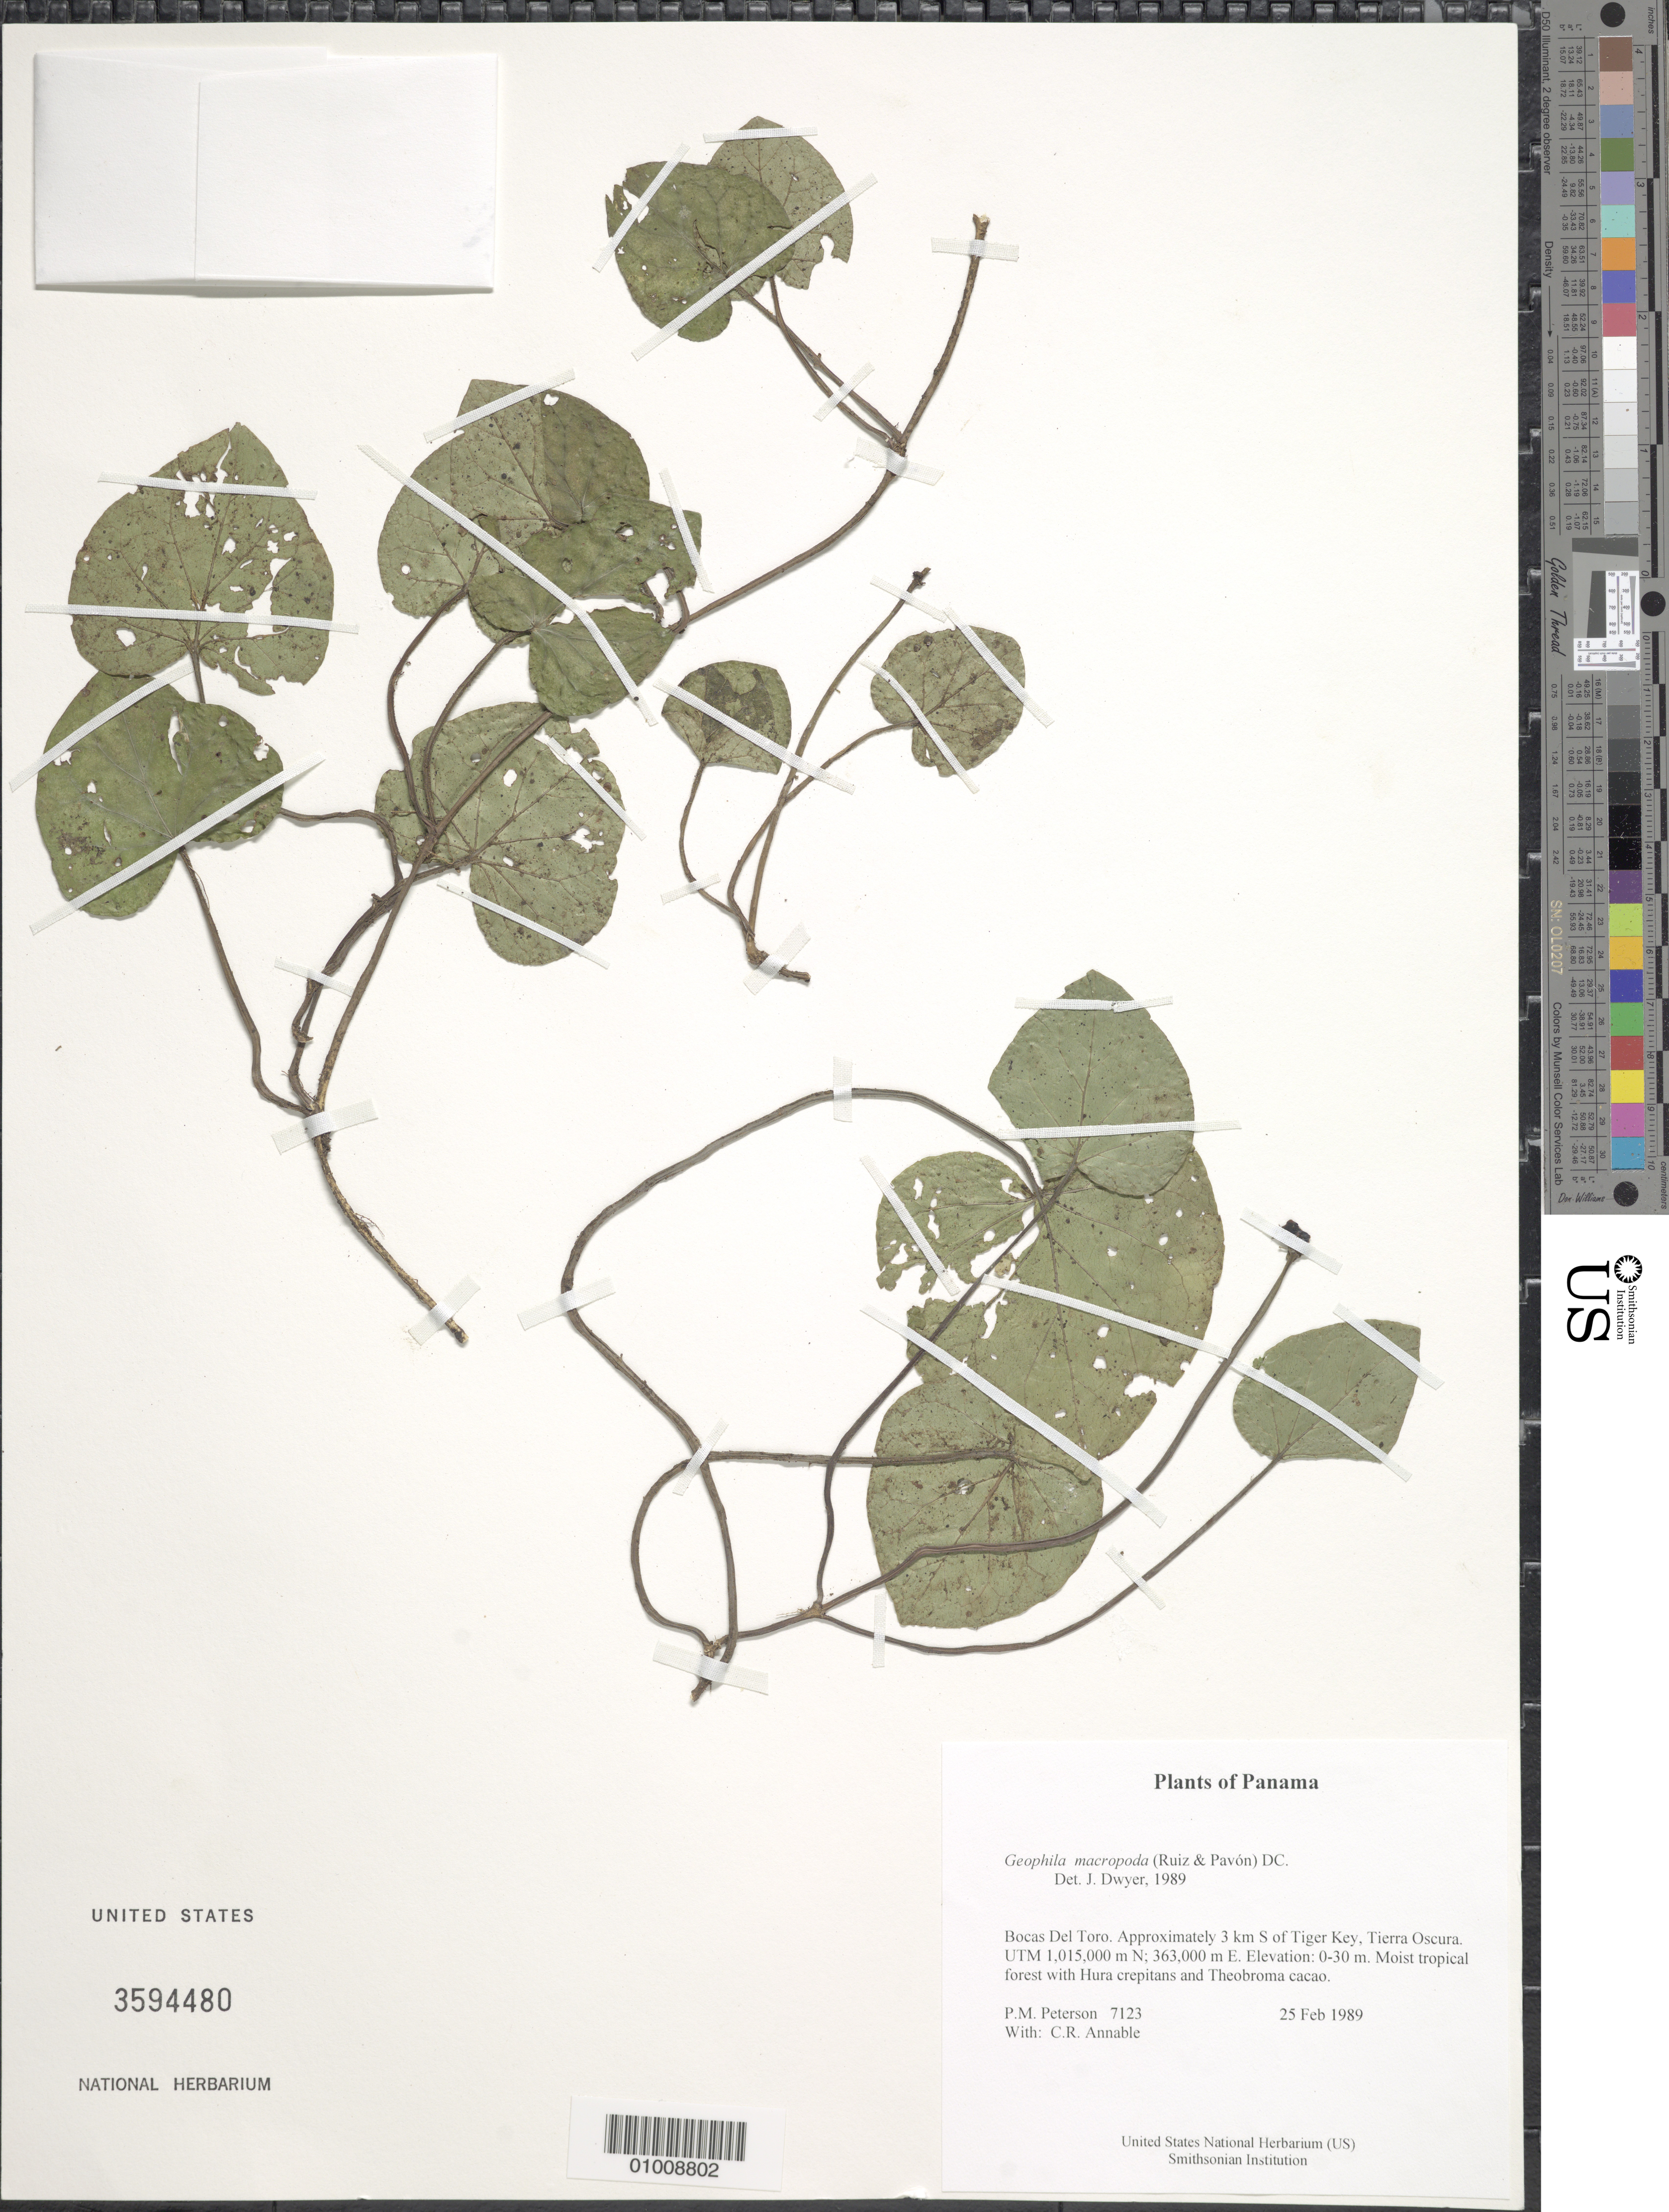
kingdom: Plantae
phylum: Tracheophyta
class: Magnoliopsida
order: Gentianales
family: Rubiaceae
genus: Geophila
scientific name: Geophila macropoda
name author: (Ruiz & Pav.) DC.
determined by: Dwyer, J.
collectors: P. M. Peterson & C. R. Annable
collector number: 07123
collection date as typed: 25 Feb 1989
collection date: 1989-02-25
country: Panama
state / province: Bocas del Toro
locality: Approximately 3 km S of Tiger Key, Tierra Oscura. UTM 1,015,000 m N; 363,000 m E.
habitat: Moist tropical forest with Hura crepitans and Theobroma cacao.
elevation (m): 0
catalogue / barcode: US 3594480